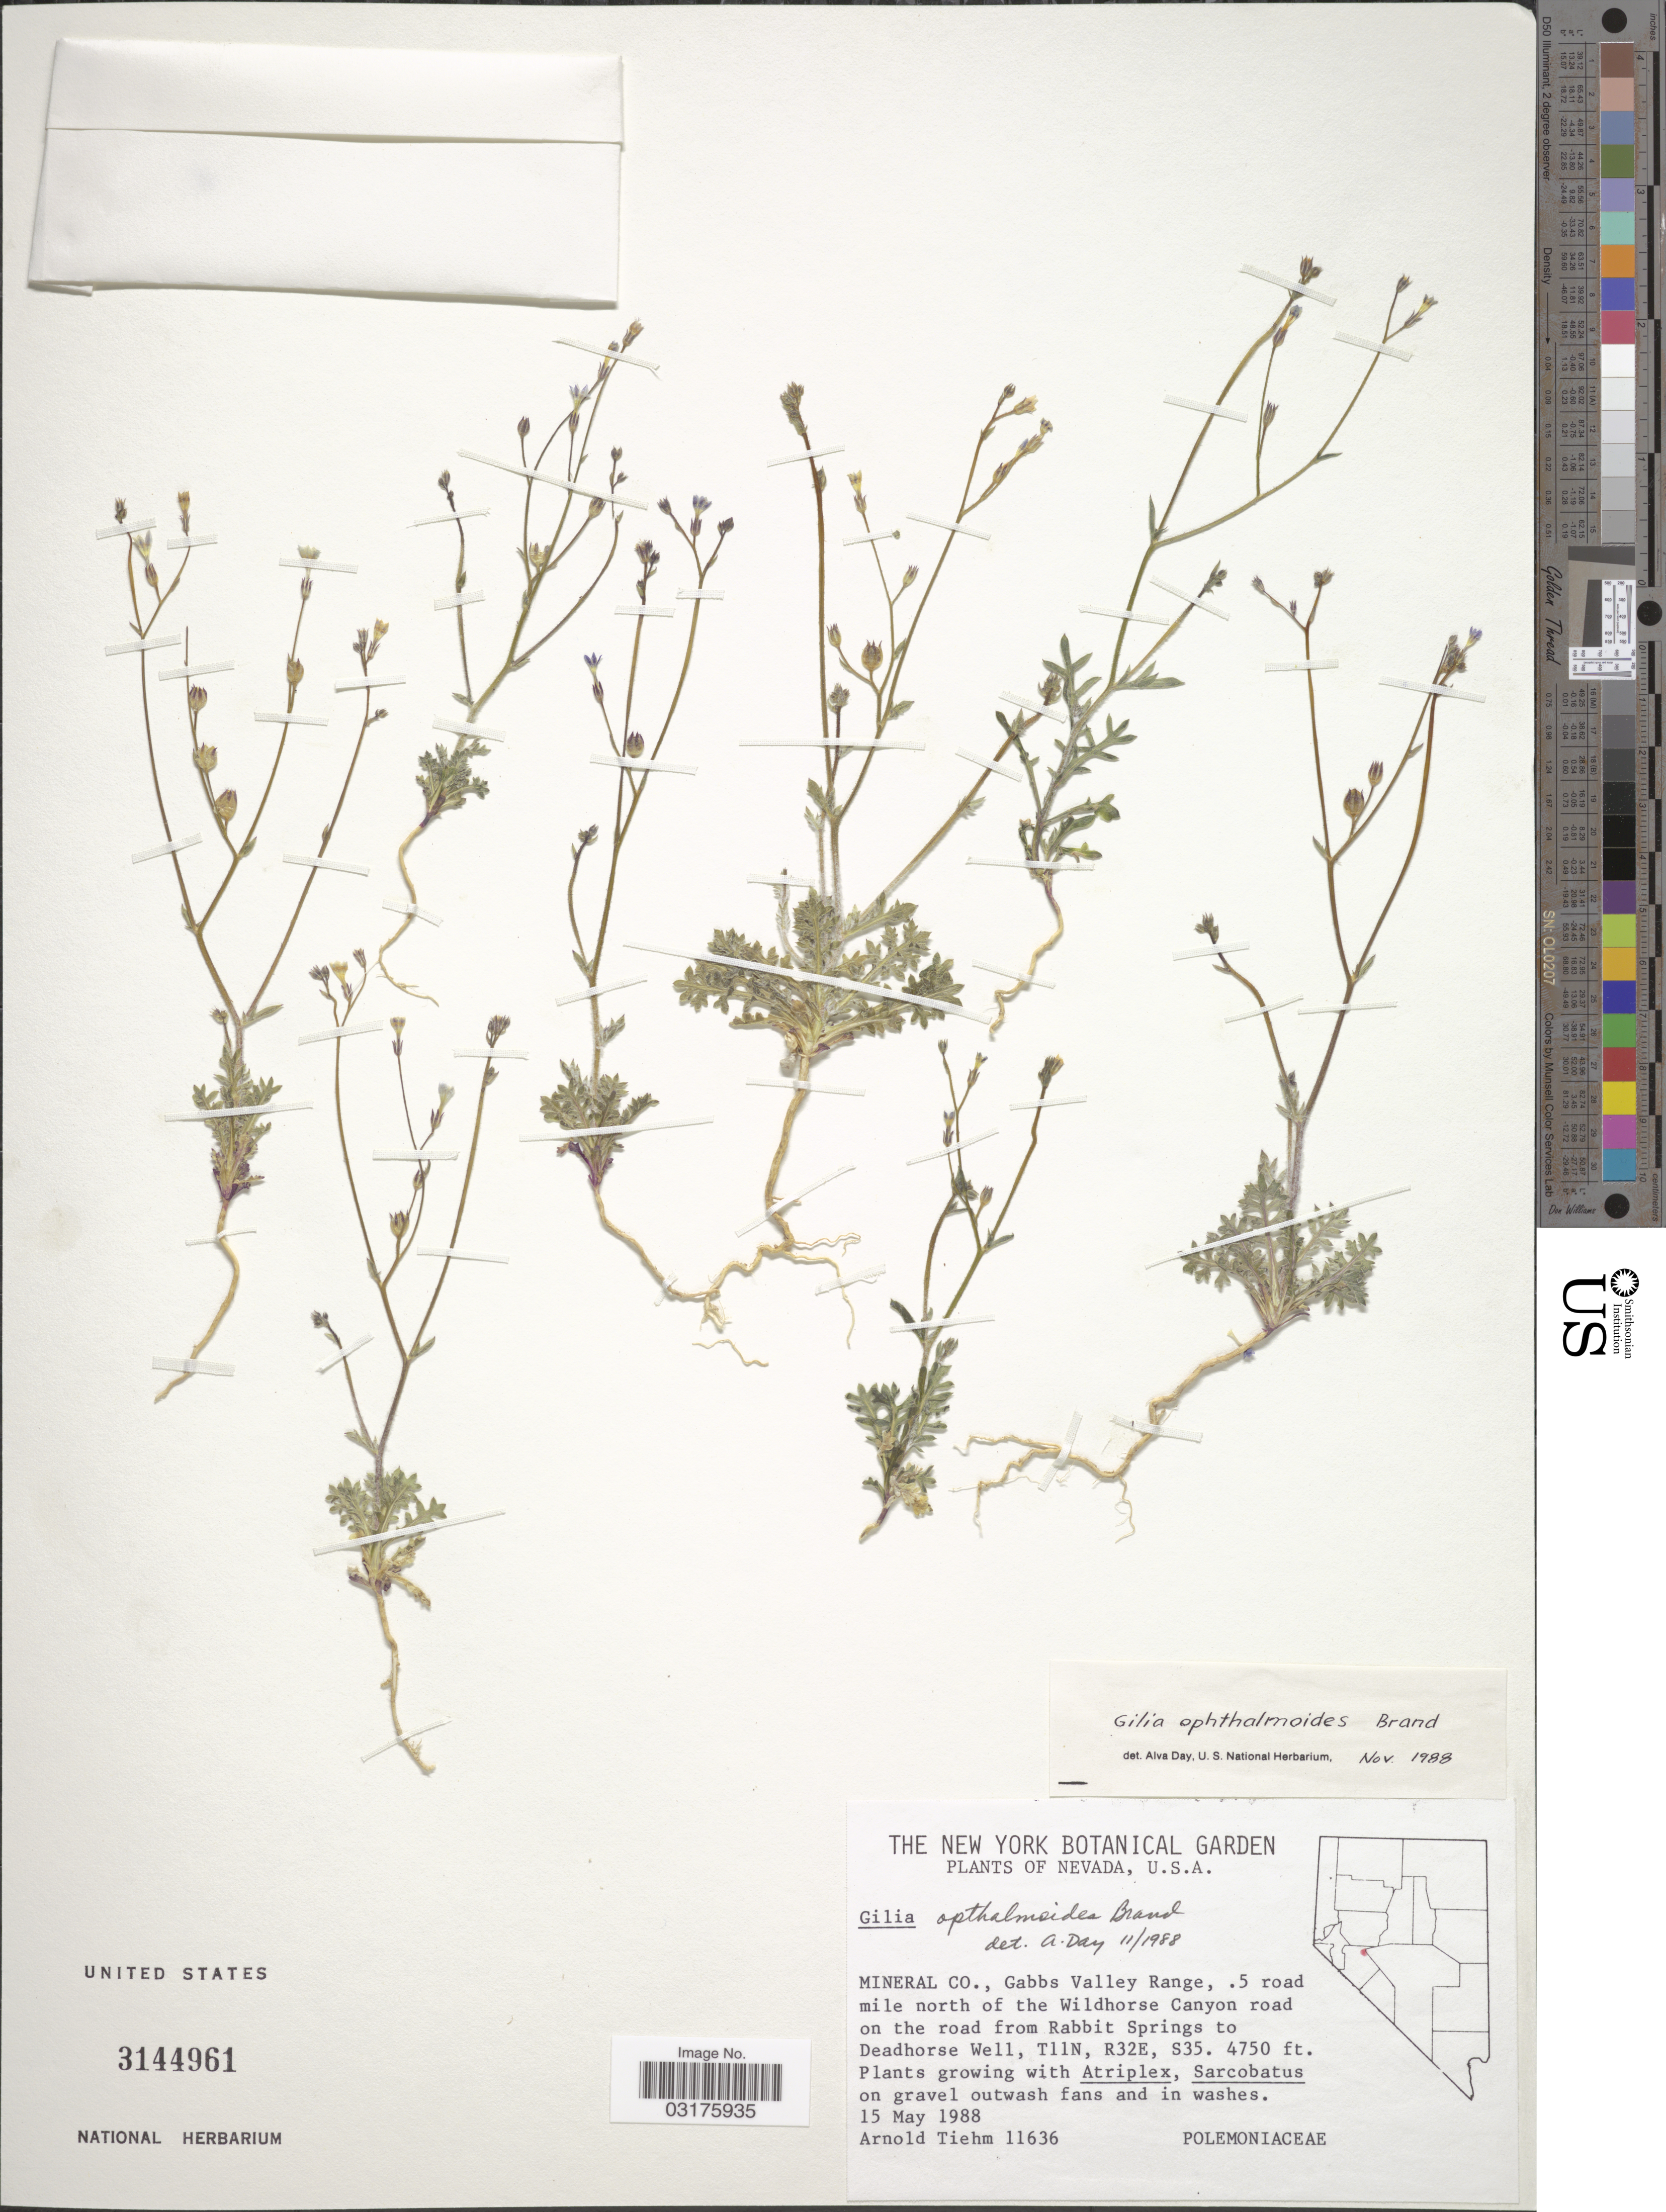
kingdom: Plantae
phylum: Tracheophyta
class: Magnoliopsida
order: Ericales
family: Polemoniaceae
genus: Gilia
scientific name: Gilia ophthalmoides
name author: Brand in Engl.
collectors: A. Tiehm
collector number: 11636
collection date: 1988-05-15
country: United States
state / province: Nevada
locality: Mineral Co., Gabbs Valley Range, .5 road mile north of the Wildhorse Canyon road on the road from Rabbit Springs to Deadhorse Well, T11N, R32E, S35.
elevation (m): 1448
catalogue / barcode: US 3144961